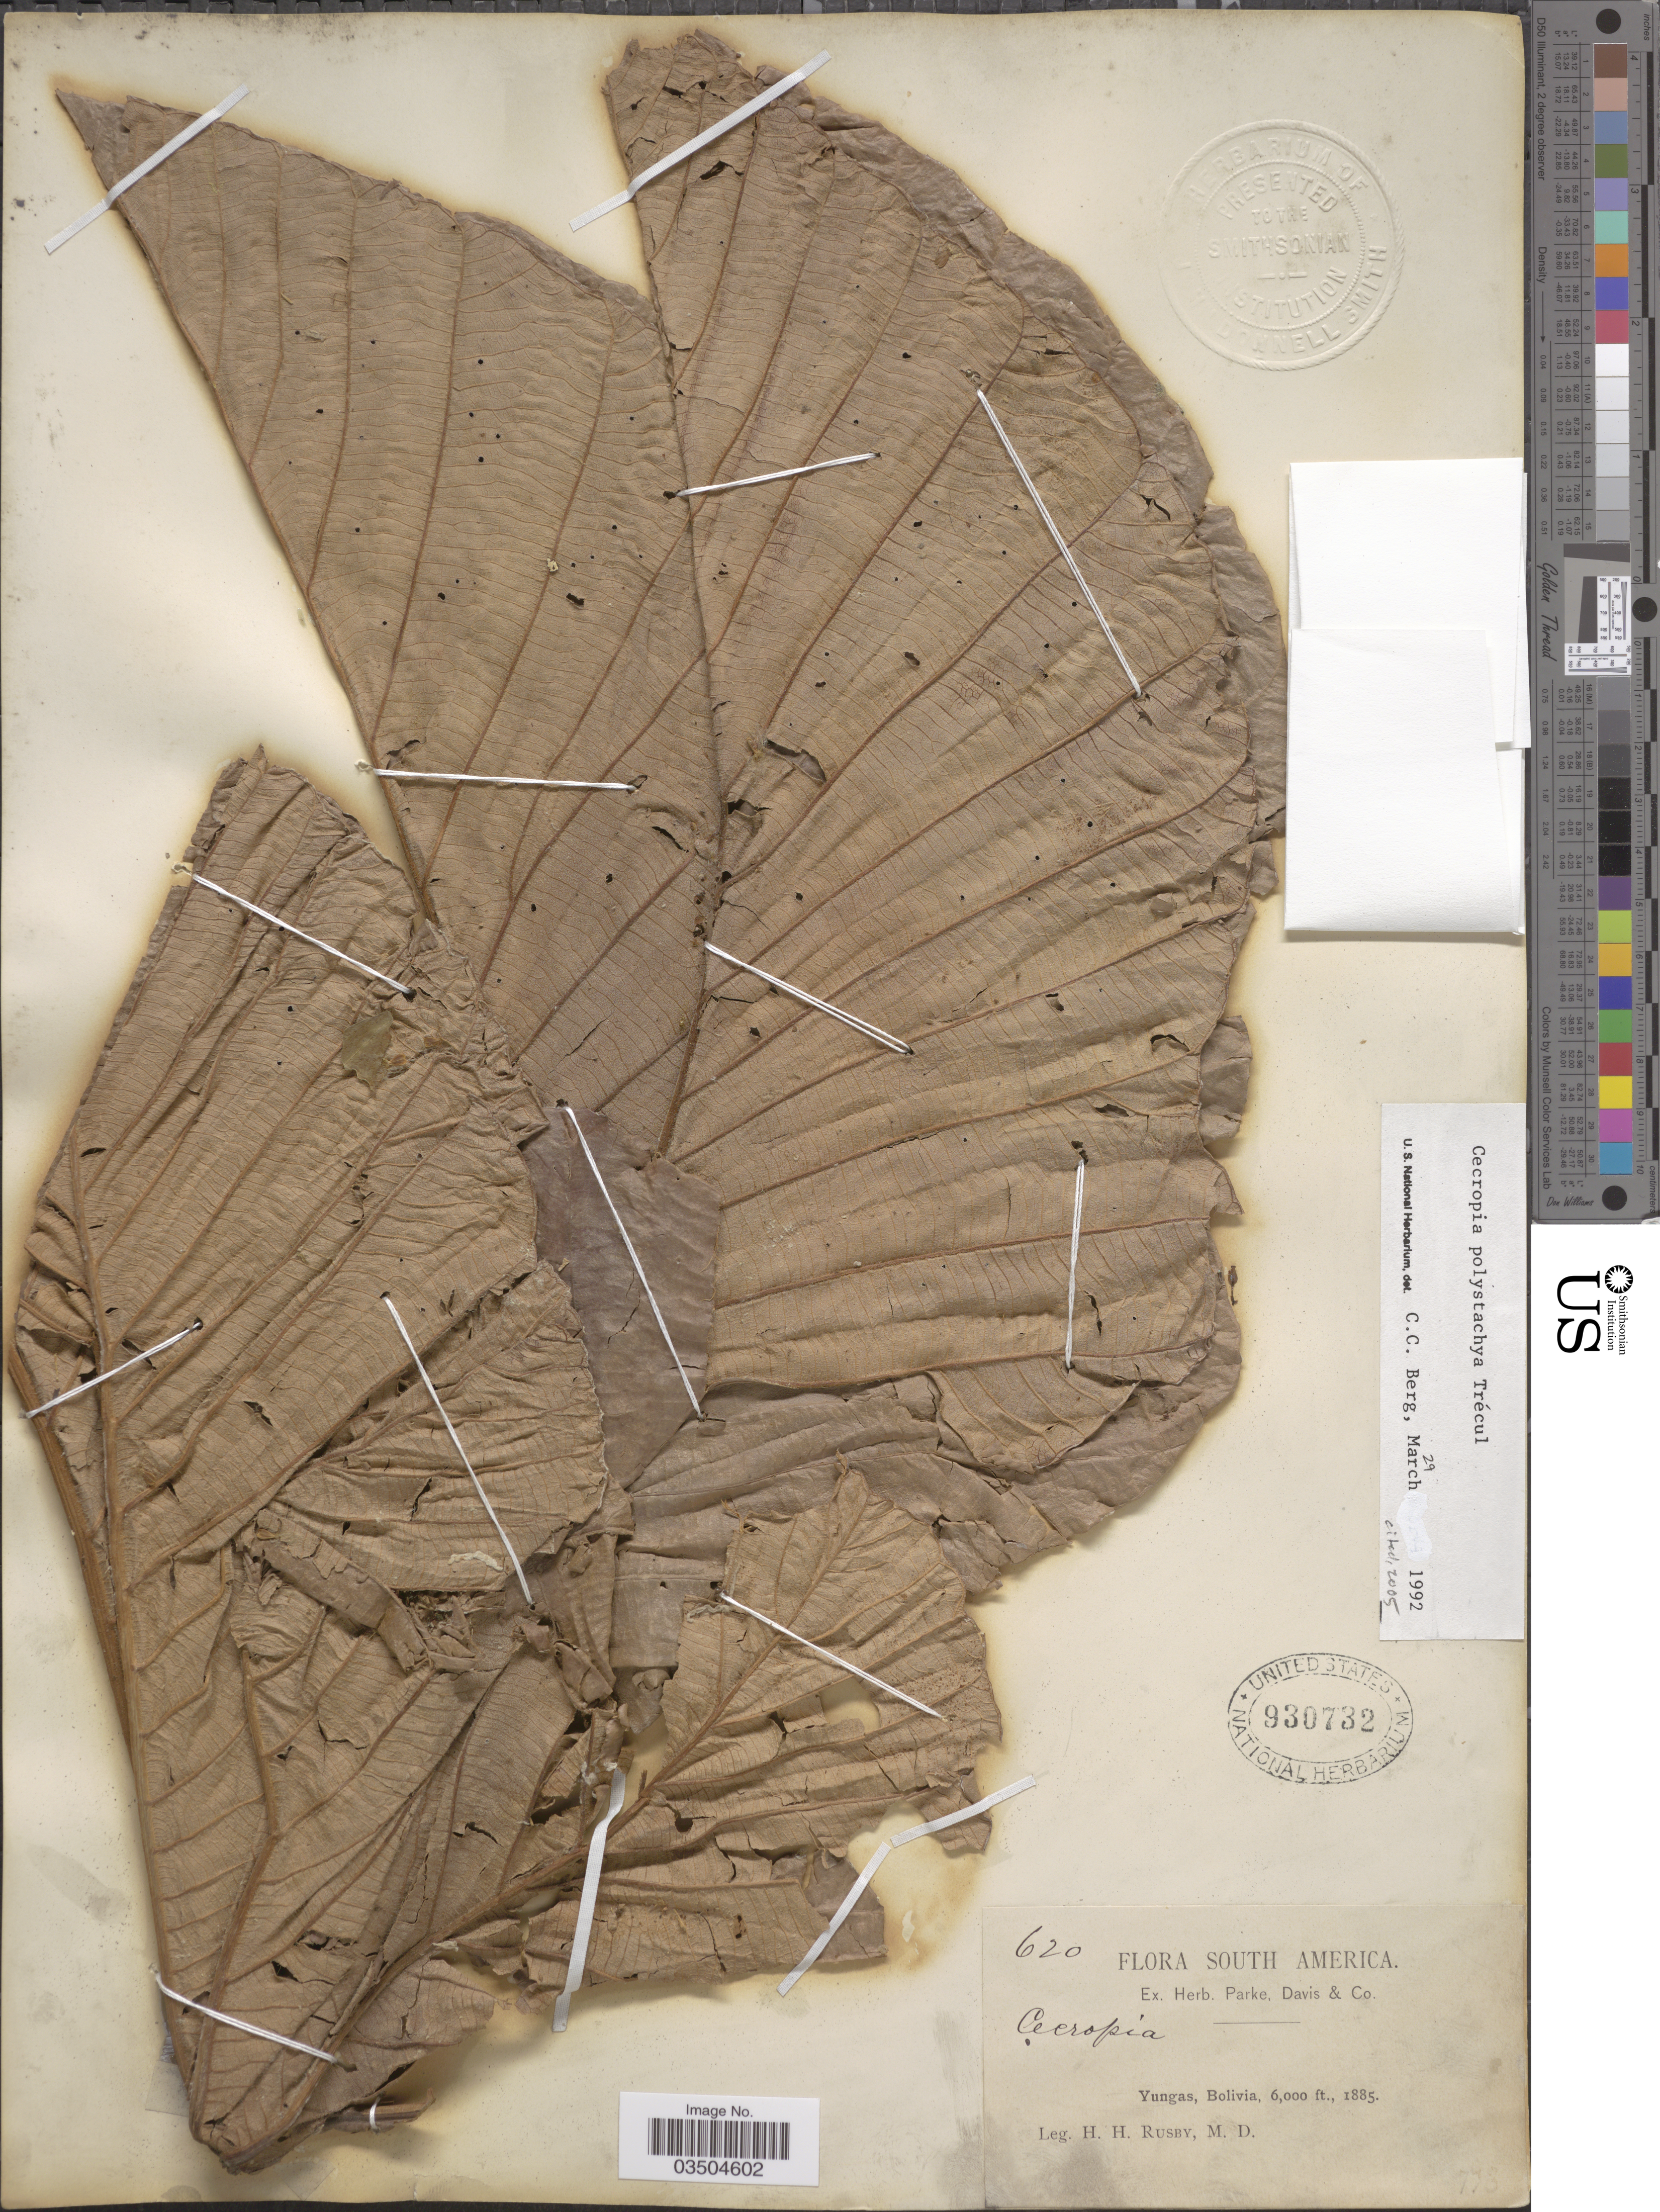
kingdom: Plantae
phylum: Tracheophyta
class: Magnoliopsida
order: Rosales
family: Urticaceae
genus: Cecropia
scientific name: Cecropia polystachya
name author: Trécul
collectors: H. H. Rusby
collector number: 620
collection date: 1885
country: Bolivia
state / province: La Paz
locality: Yungas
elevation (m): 1829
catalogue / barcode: US 930732